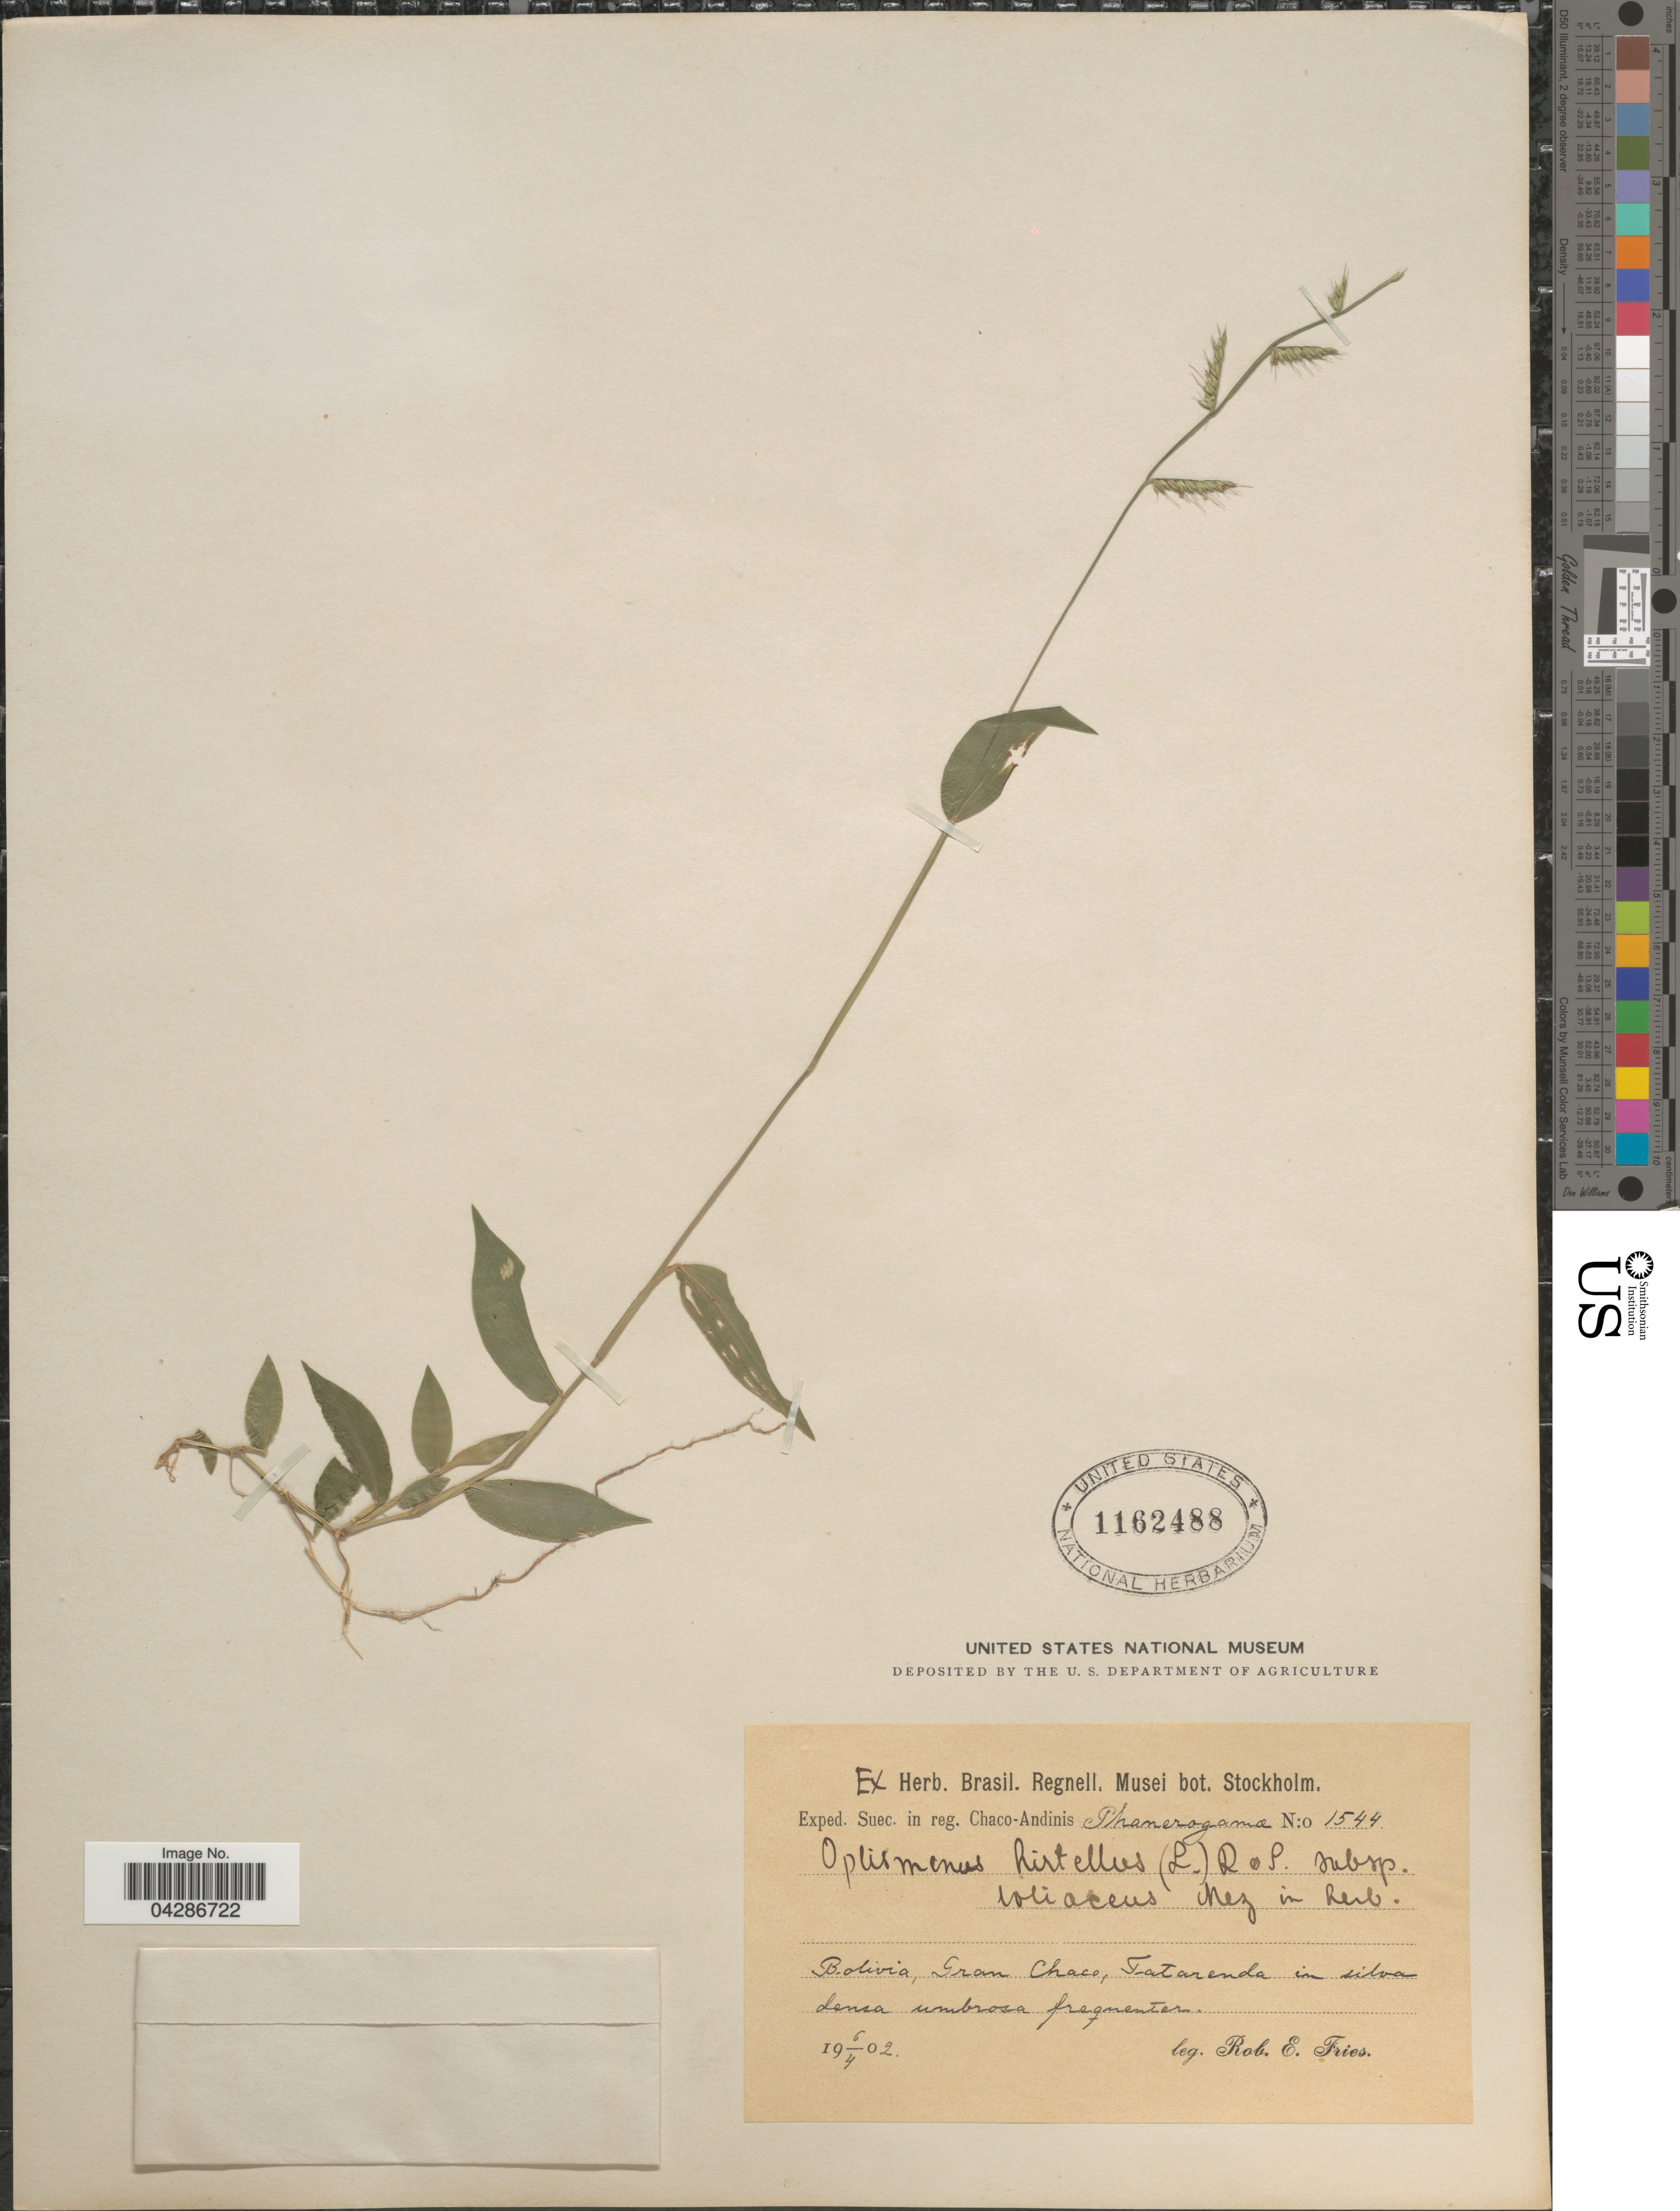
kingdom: Plantae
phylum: Tracheophyta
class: Liliopsida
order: Poales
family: Poaceae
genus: Oplismenus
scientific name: Oplismenus hirtellus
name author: (L.) P. Beauv.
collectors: R. E. Fries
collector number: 1544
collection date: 1902-04-06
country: Argentina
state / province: Chaco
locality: Exped. Suec. in reg. Chaco-Andinis. Gran Chaco, Tatarenda in silva densa umbrosa.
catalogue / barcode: US 1162488